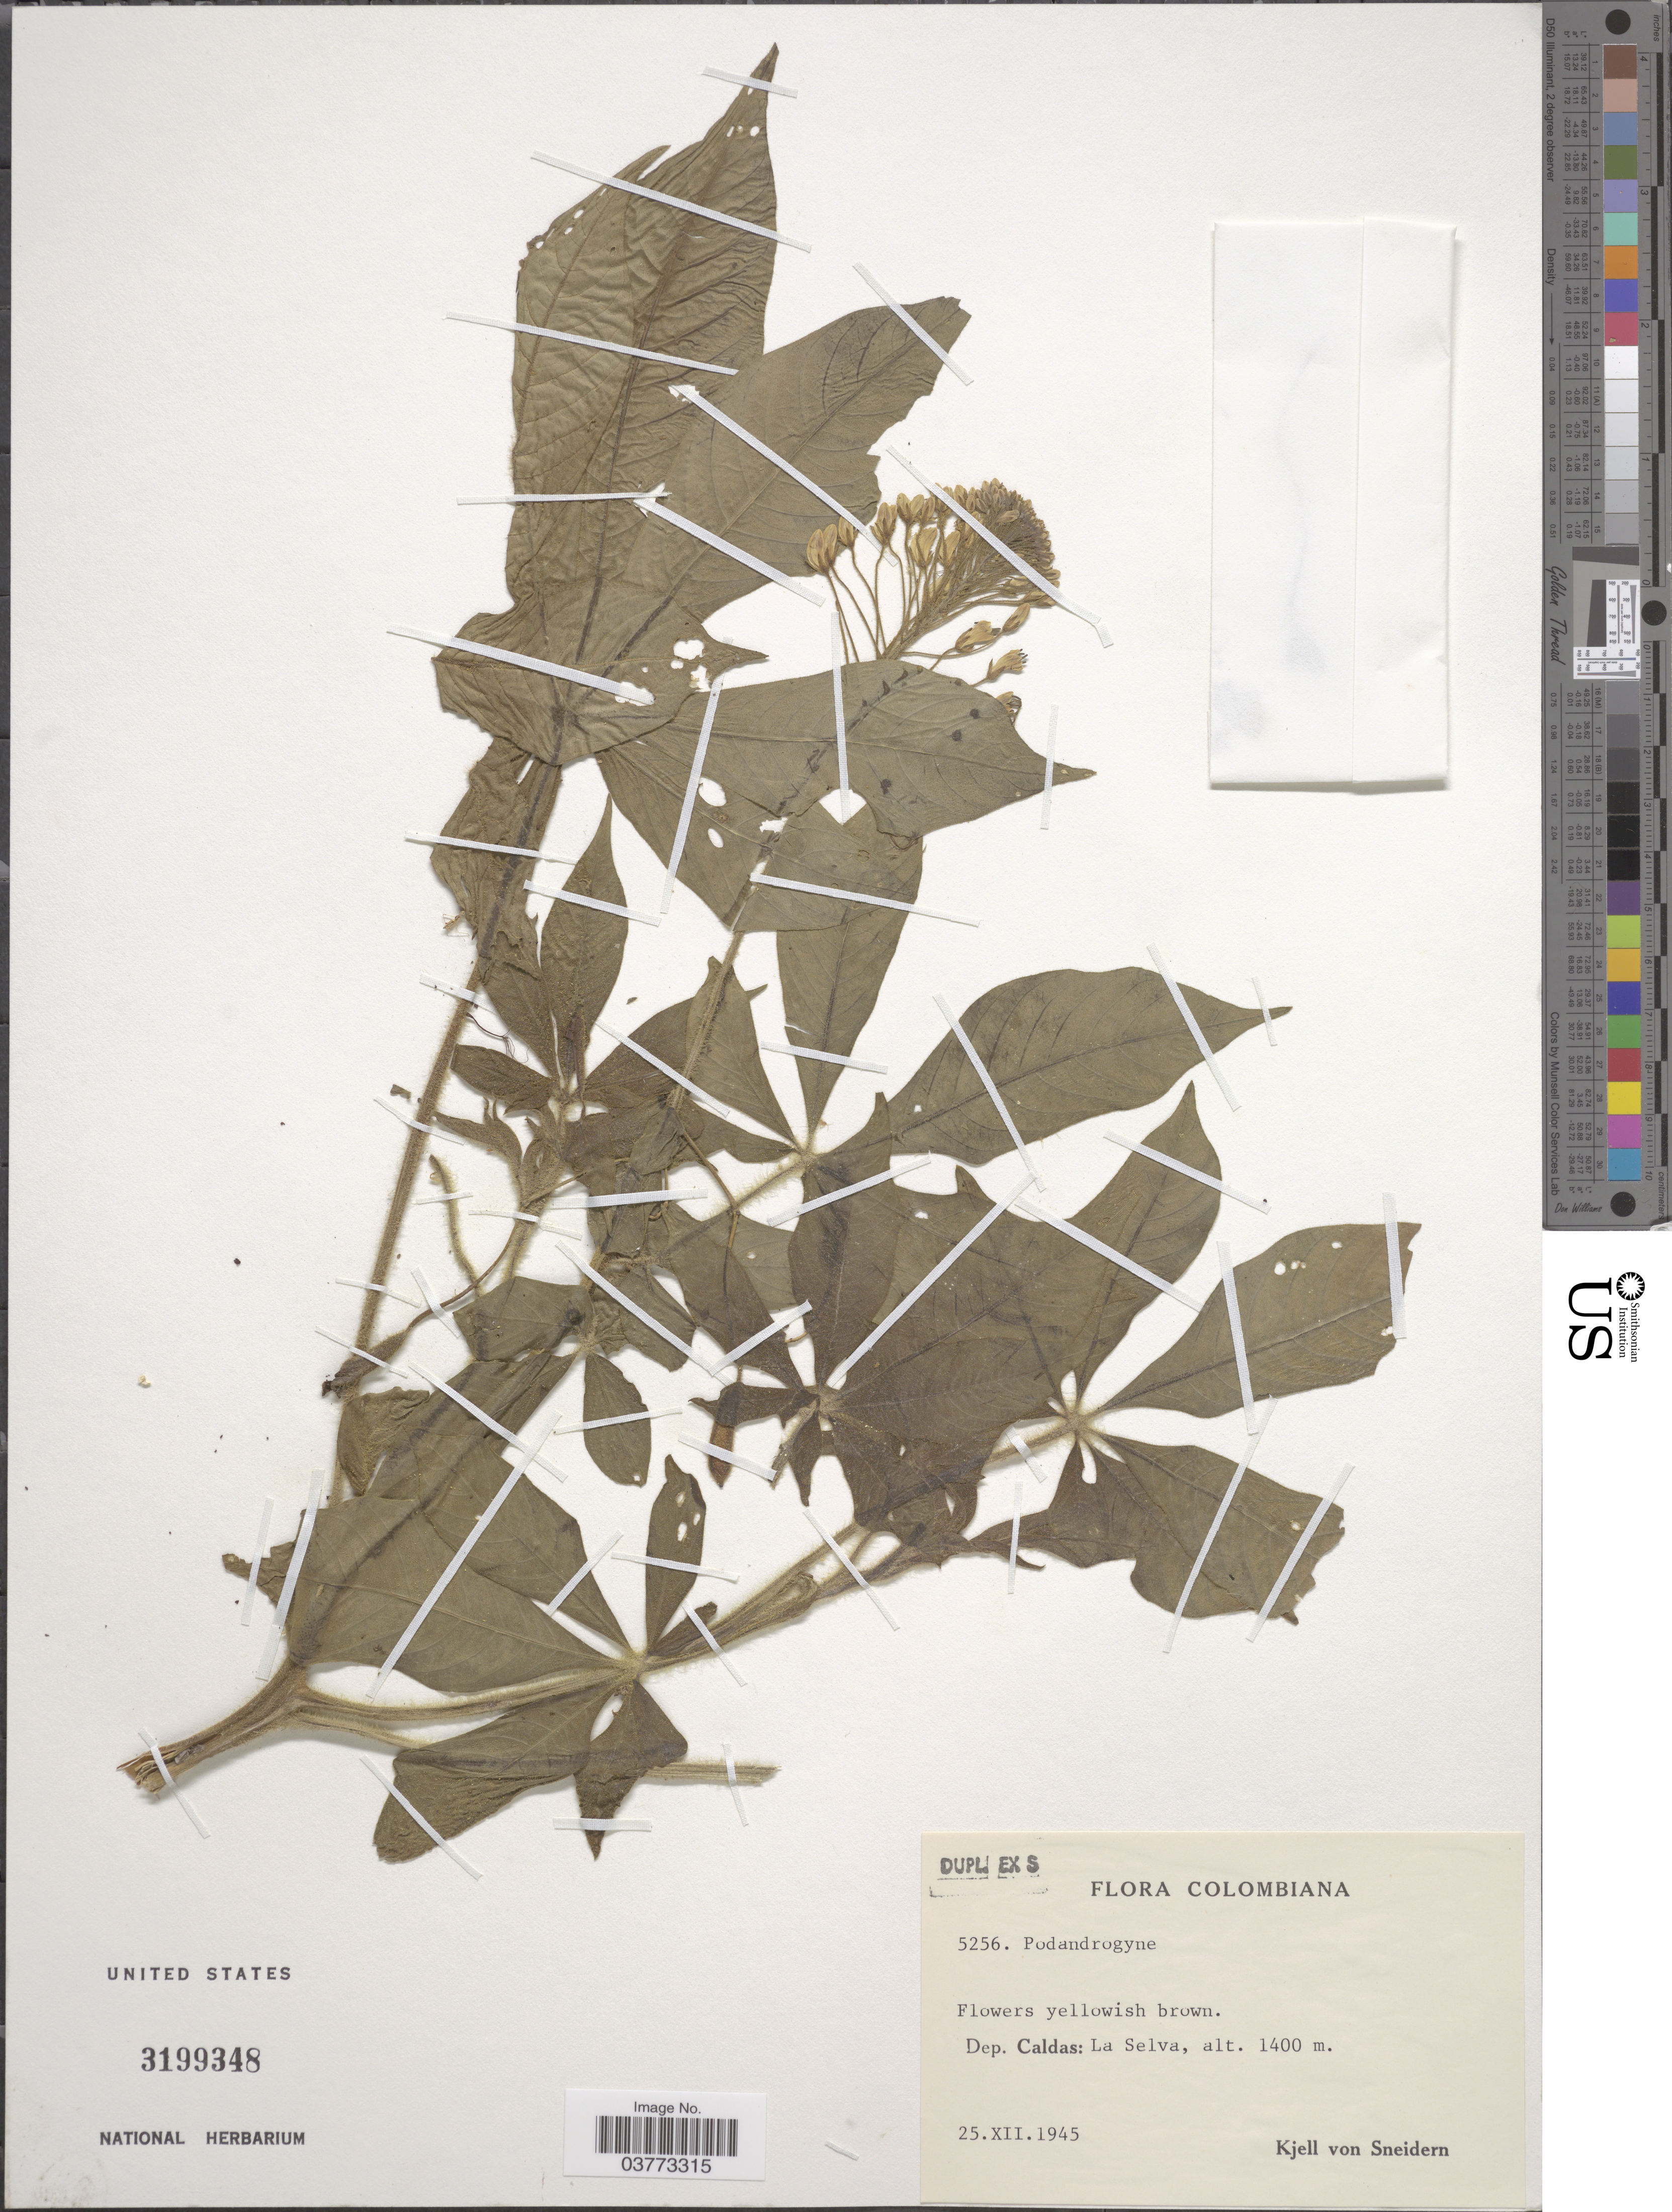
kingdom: Plantae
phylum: Tracheophyta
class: Magnoliopsida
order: Brassicales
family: Cleomaceae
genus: Podandrogyne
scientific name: Podandrogyne sp.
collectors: K. von Sneidern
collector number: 5256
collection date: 1945-12-25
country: Colombia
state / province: Caldas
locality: Dep. Caldas: La Selva.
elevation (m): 1400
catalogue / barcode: US 3199348